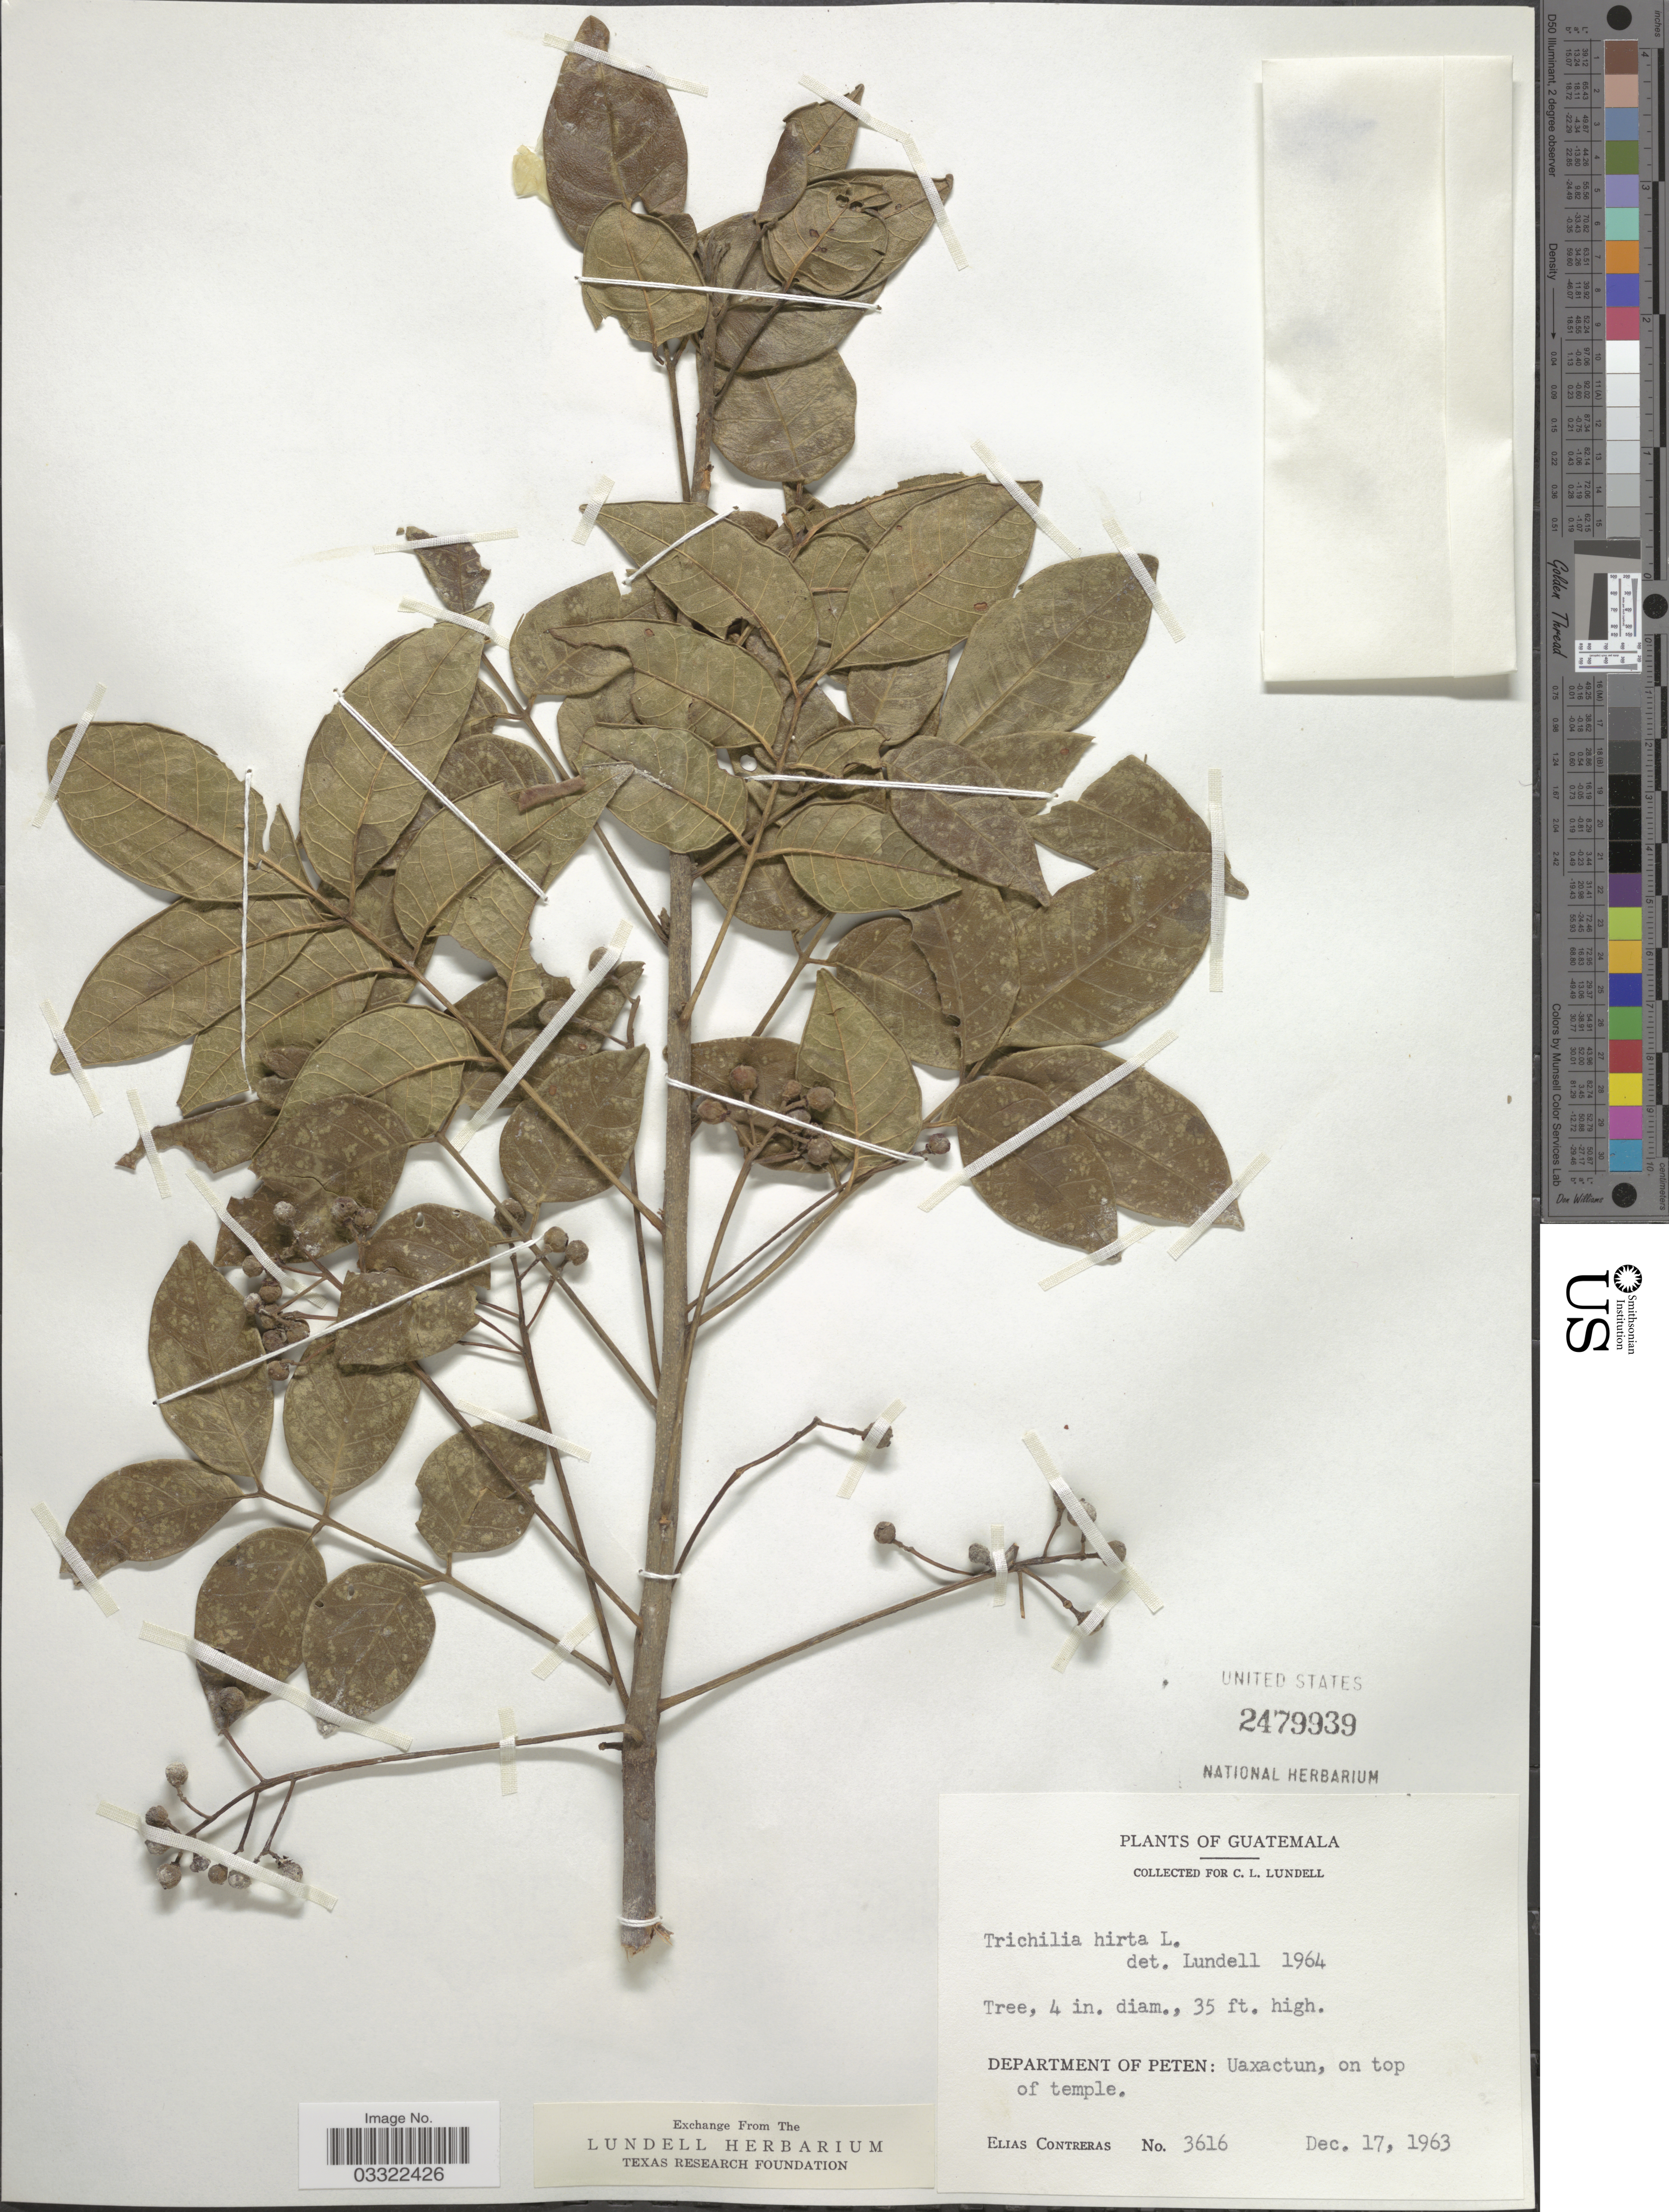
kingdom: Plantae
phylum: Tracheophyta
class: Magnoliopsida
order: Sapindales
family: Meliaceae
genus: Trichilia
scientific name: Trichilia hirta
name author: L.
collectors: E. Contreras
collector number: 3616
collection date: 1963-12-17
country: Guatemala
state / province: El Petén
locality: Department of Peten: Uaxactun, on top of temple.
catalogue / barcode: US 2479939